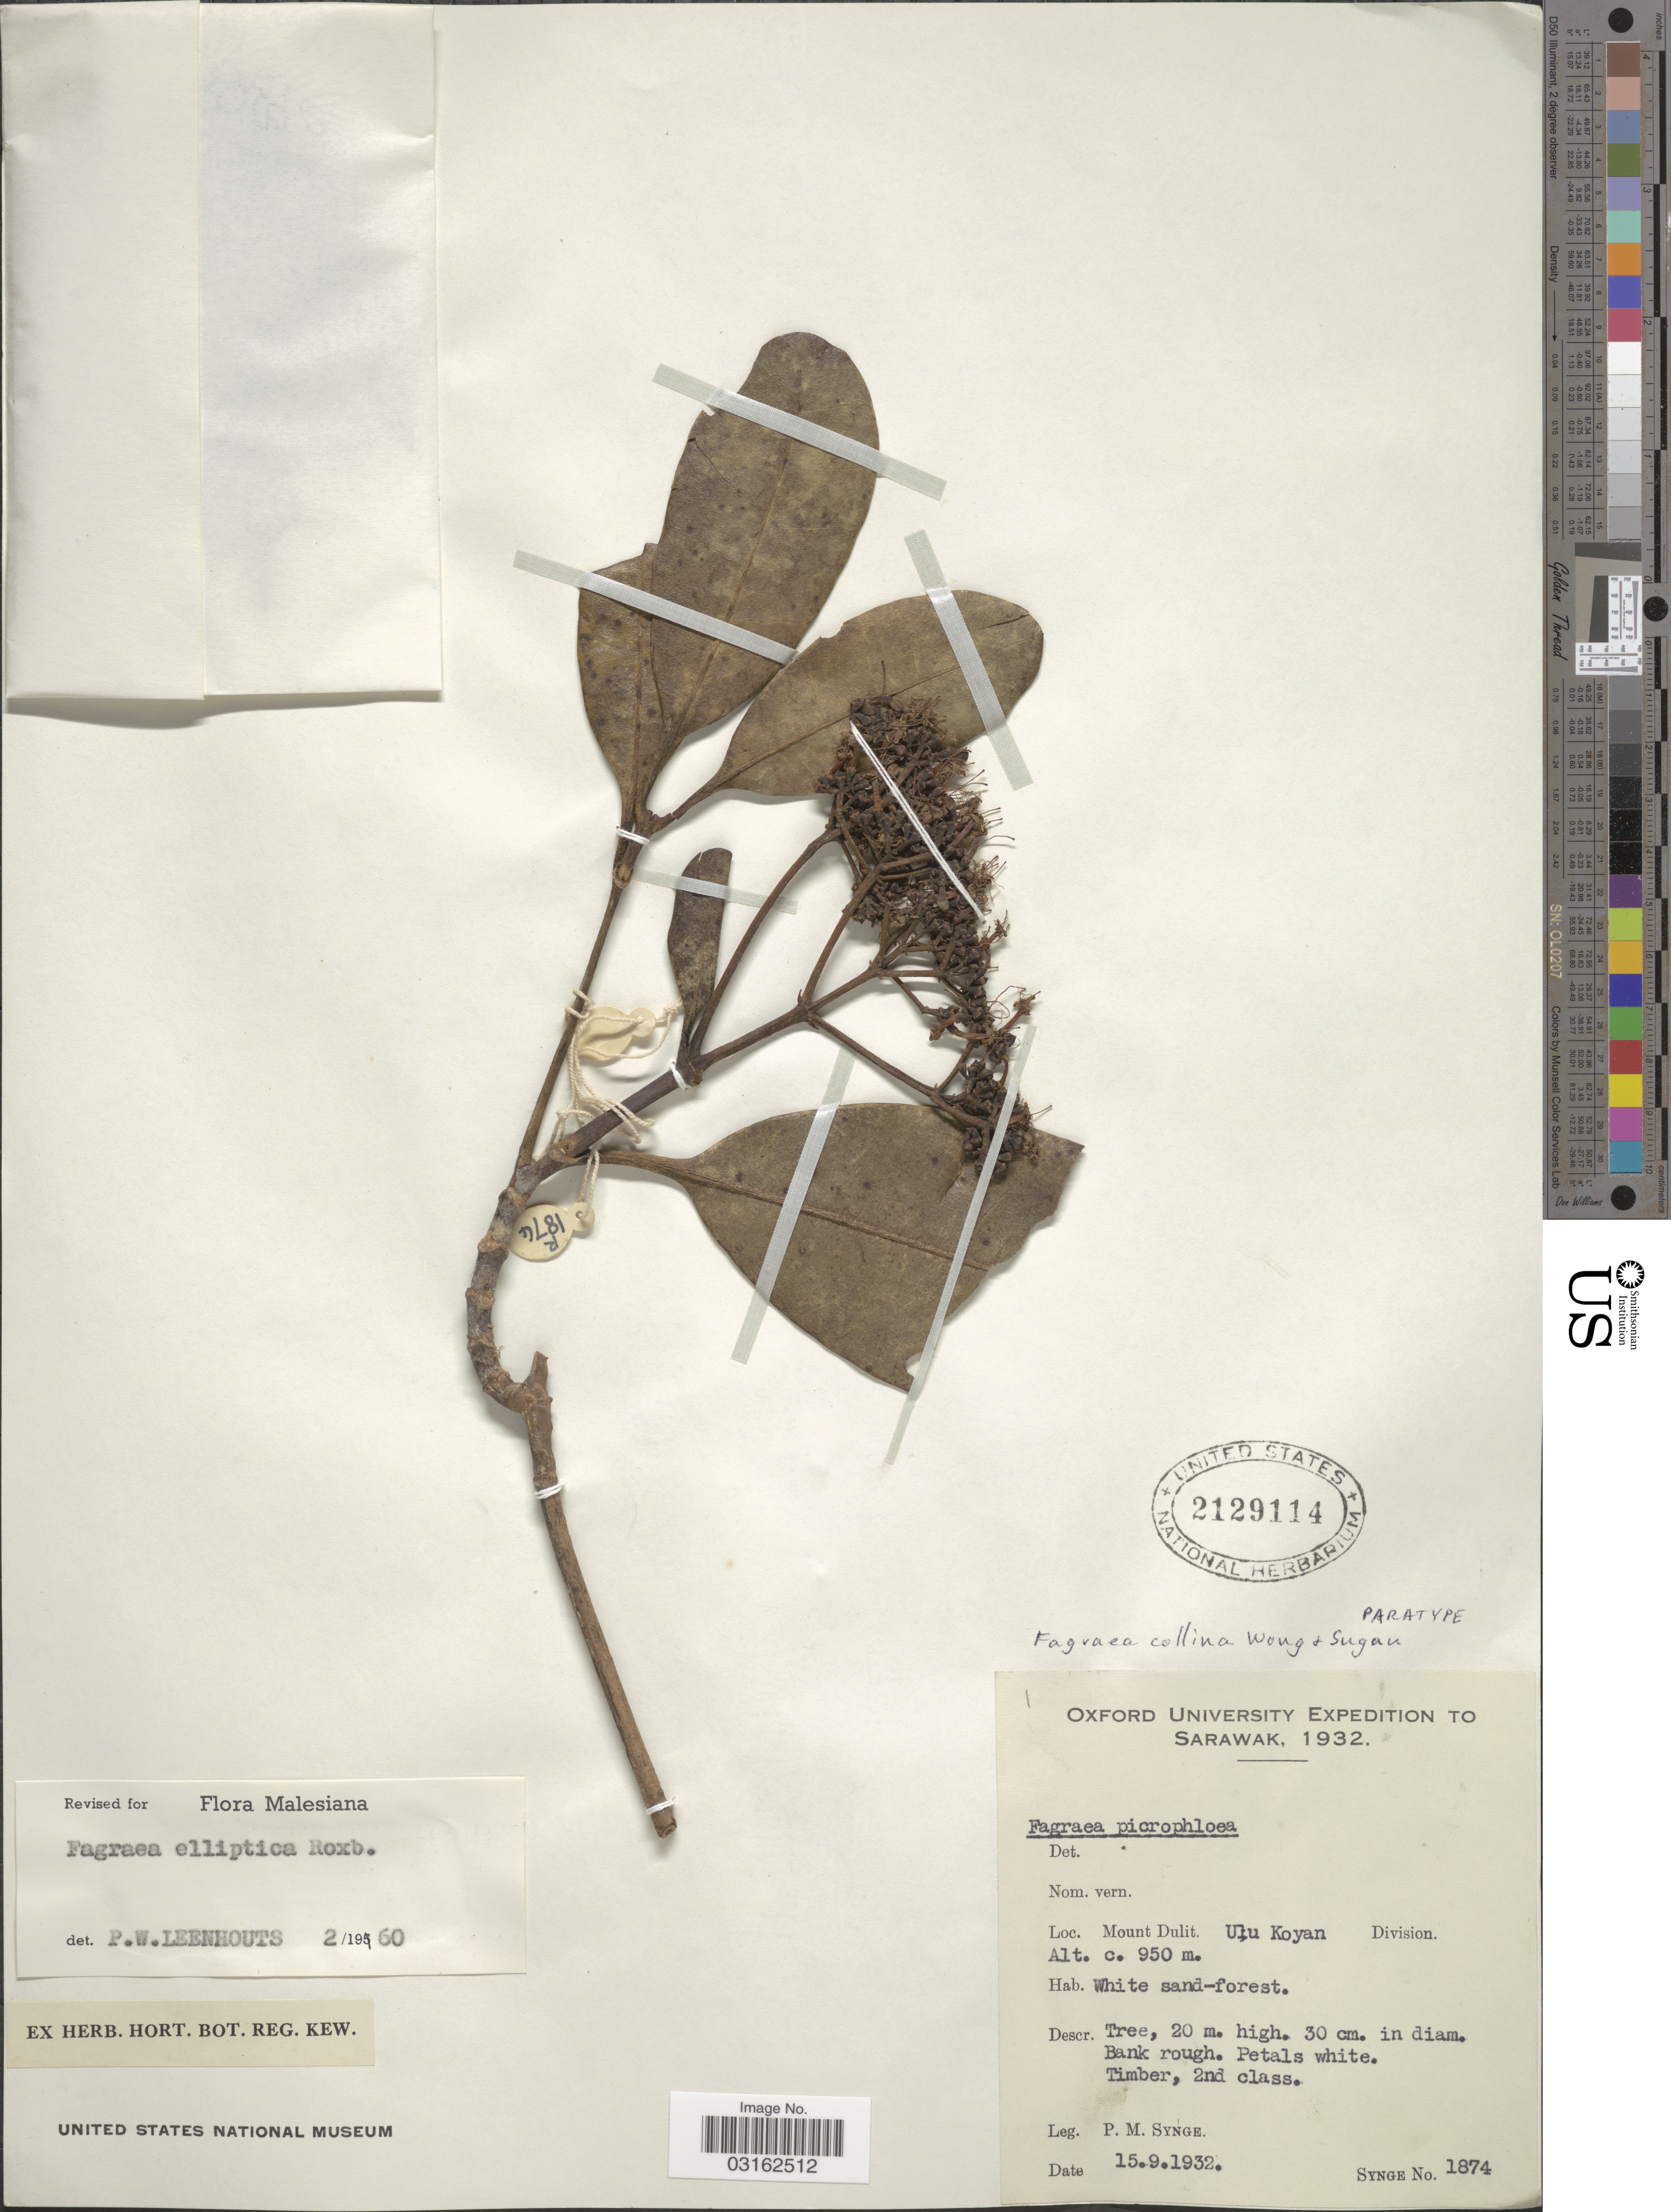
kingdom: Plantae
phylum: Tracheophyta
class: Magnoliopsida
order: Gentianales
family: Gentianaceae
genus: Fagraea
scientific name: Fagraea collina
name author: K.M. Wong & Sugau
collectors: P. Synge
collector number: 1874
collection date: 1932-09-15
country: Malaysia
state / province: Sarawak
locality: Mount Dulit. Ulu Koyan Division.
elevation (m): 950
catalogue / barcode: US 2129114